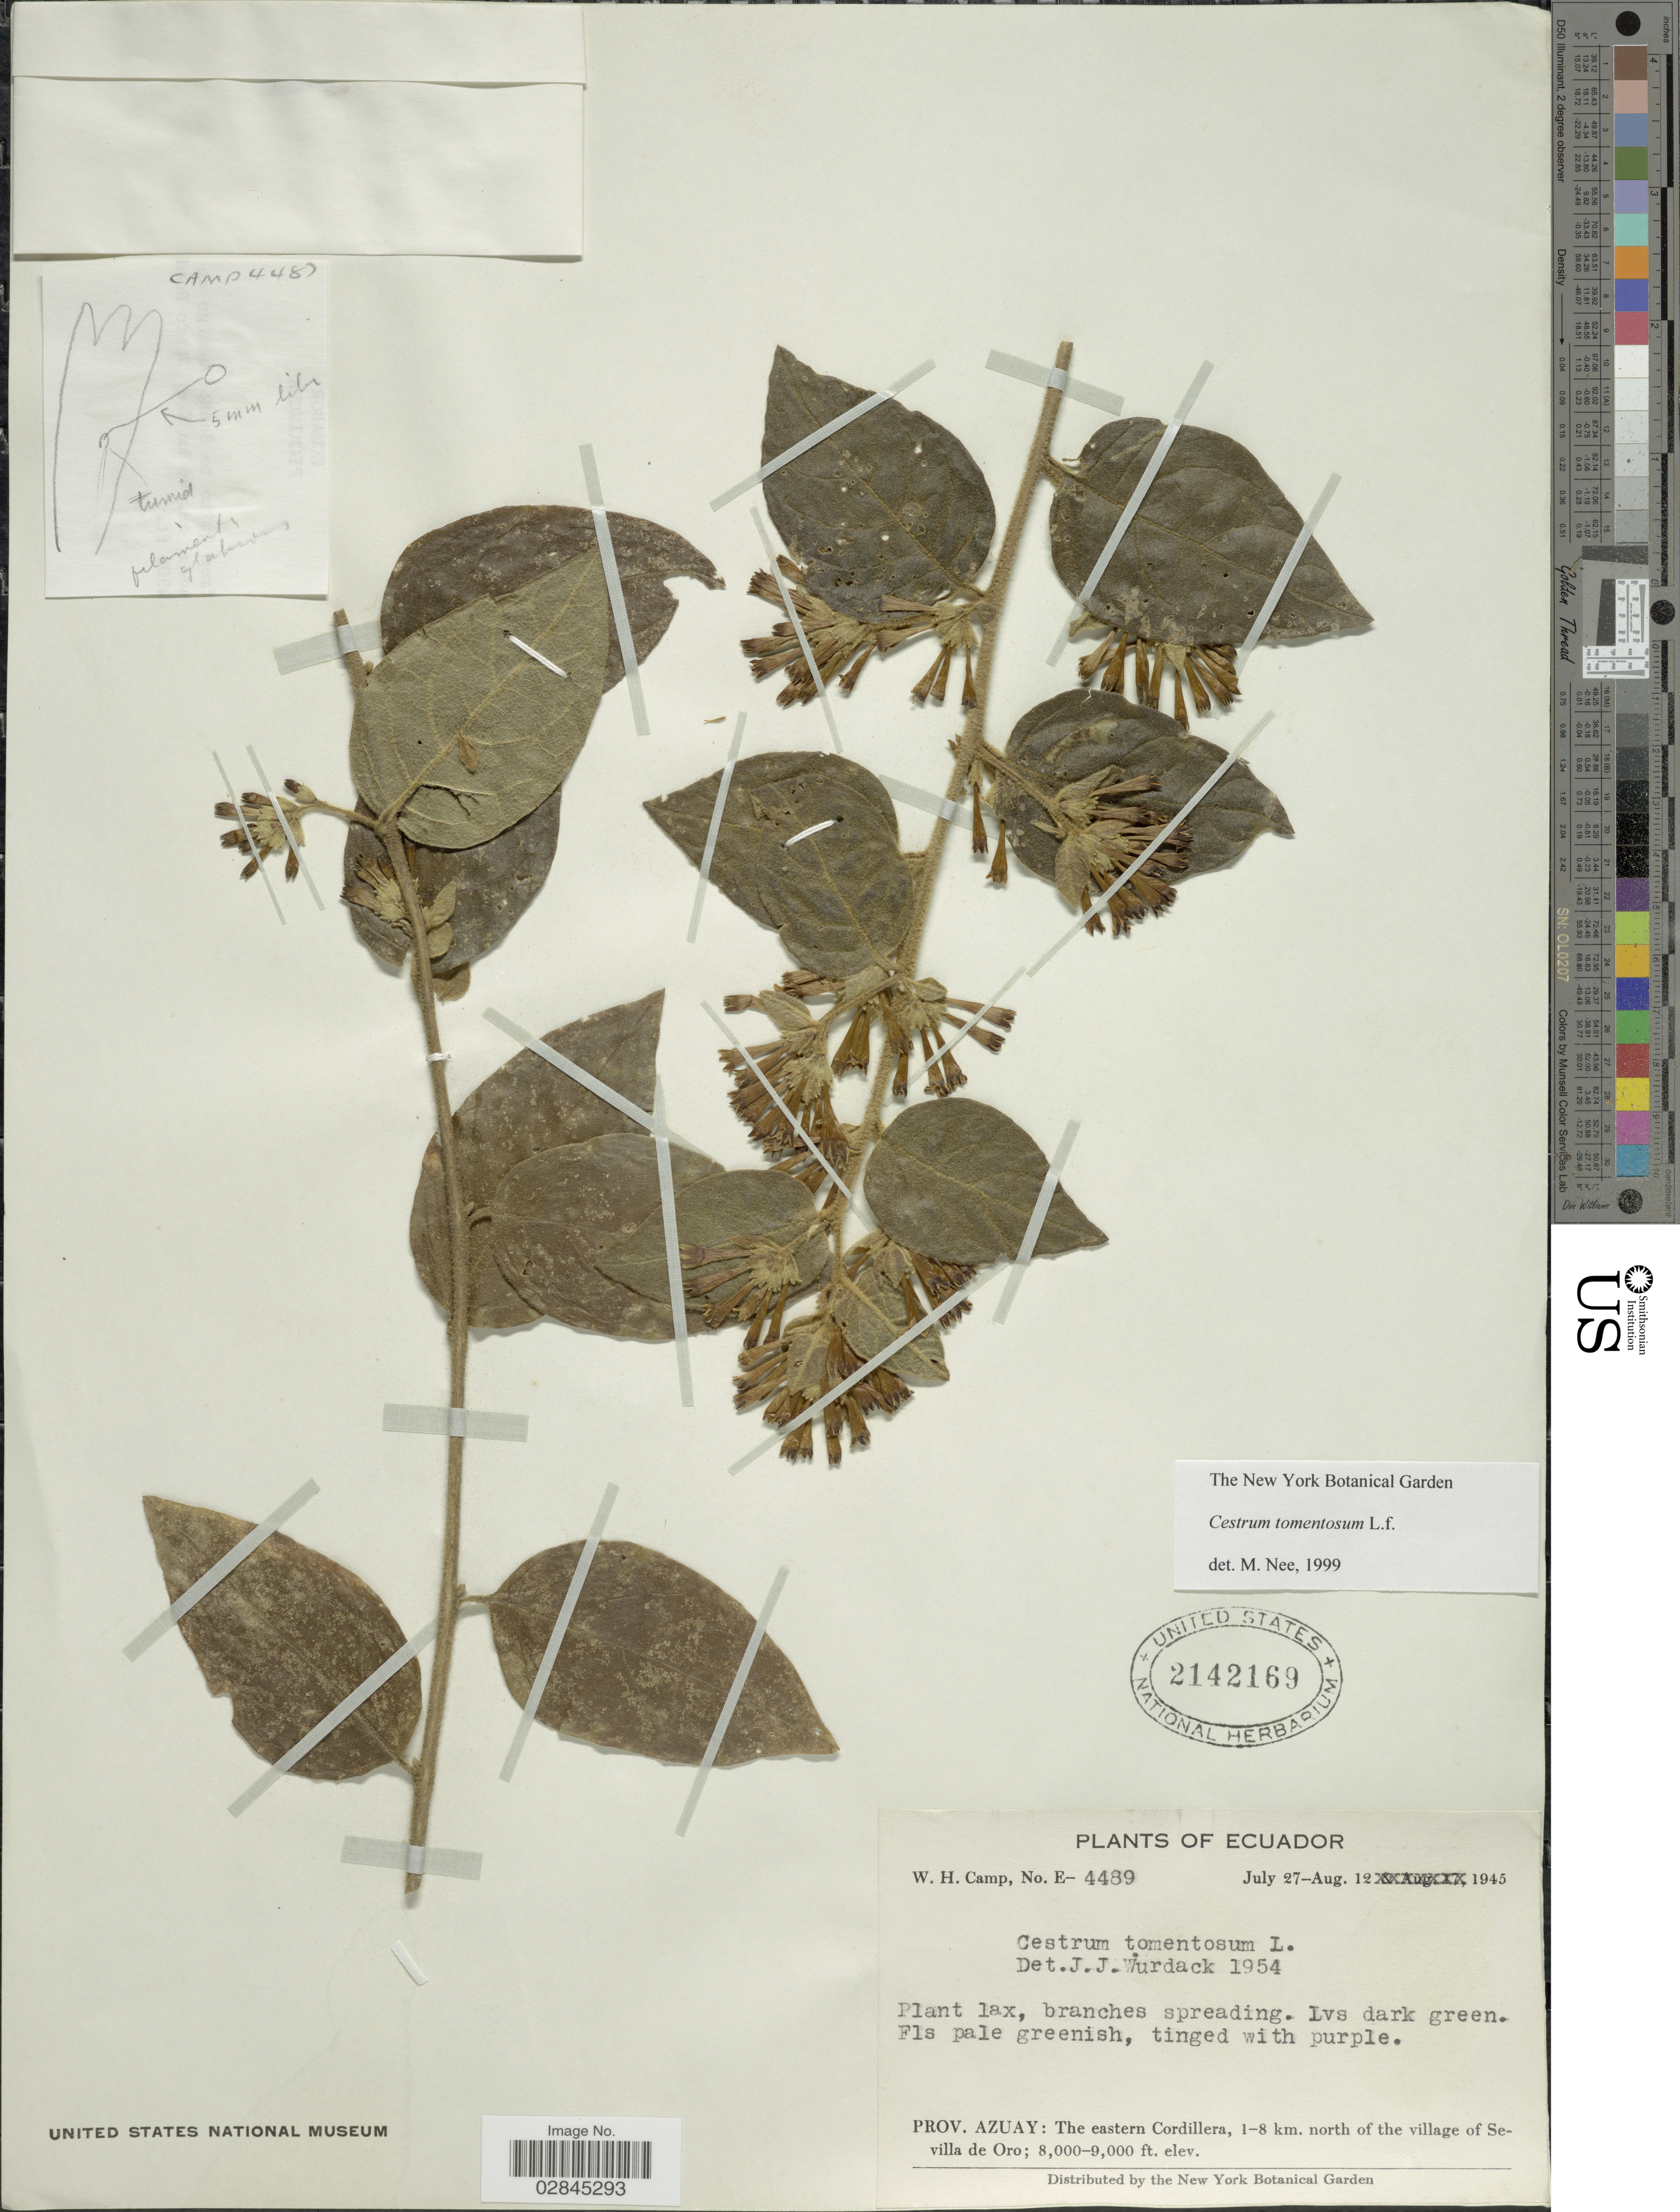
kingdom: Plantae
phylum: Tracheophyta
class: Magnoliopsida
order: Solanales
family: Solanaceae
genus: Cestrum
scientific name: Cestrum tomentosum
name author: L. f.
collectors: W. H. Camp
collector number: E-4489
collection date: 1945-07-27/1945-08-12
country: Ecuador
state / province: Azuay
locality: The eastern Cordillera, 1-8 km. north of the village of Sevilla de Oro.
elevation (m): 2438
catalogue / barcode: US 2142169